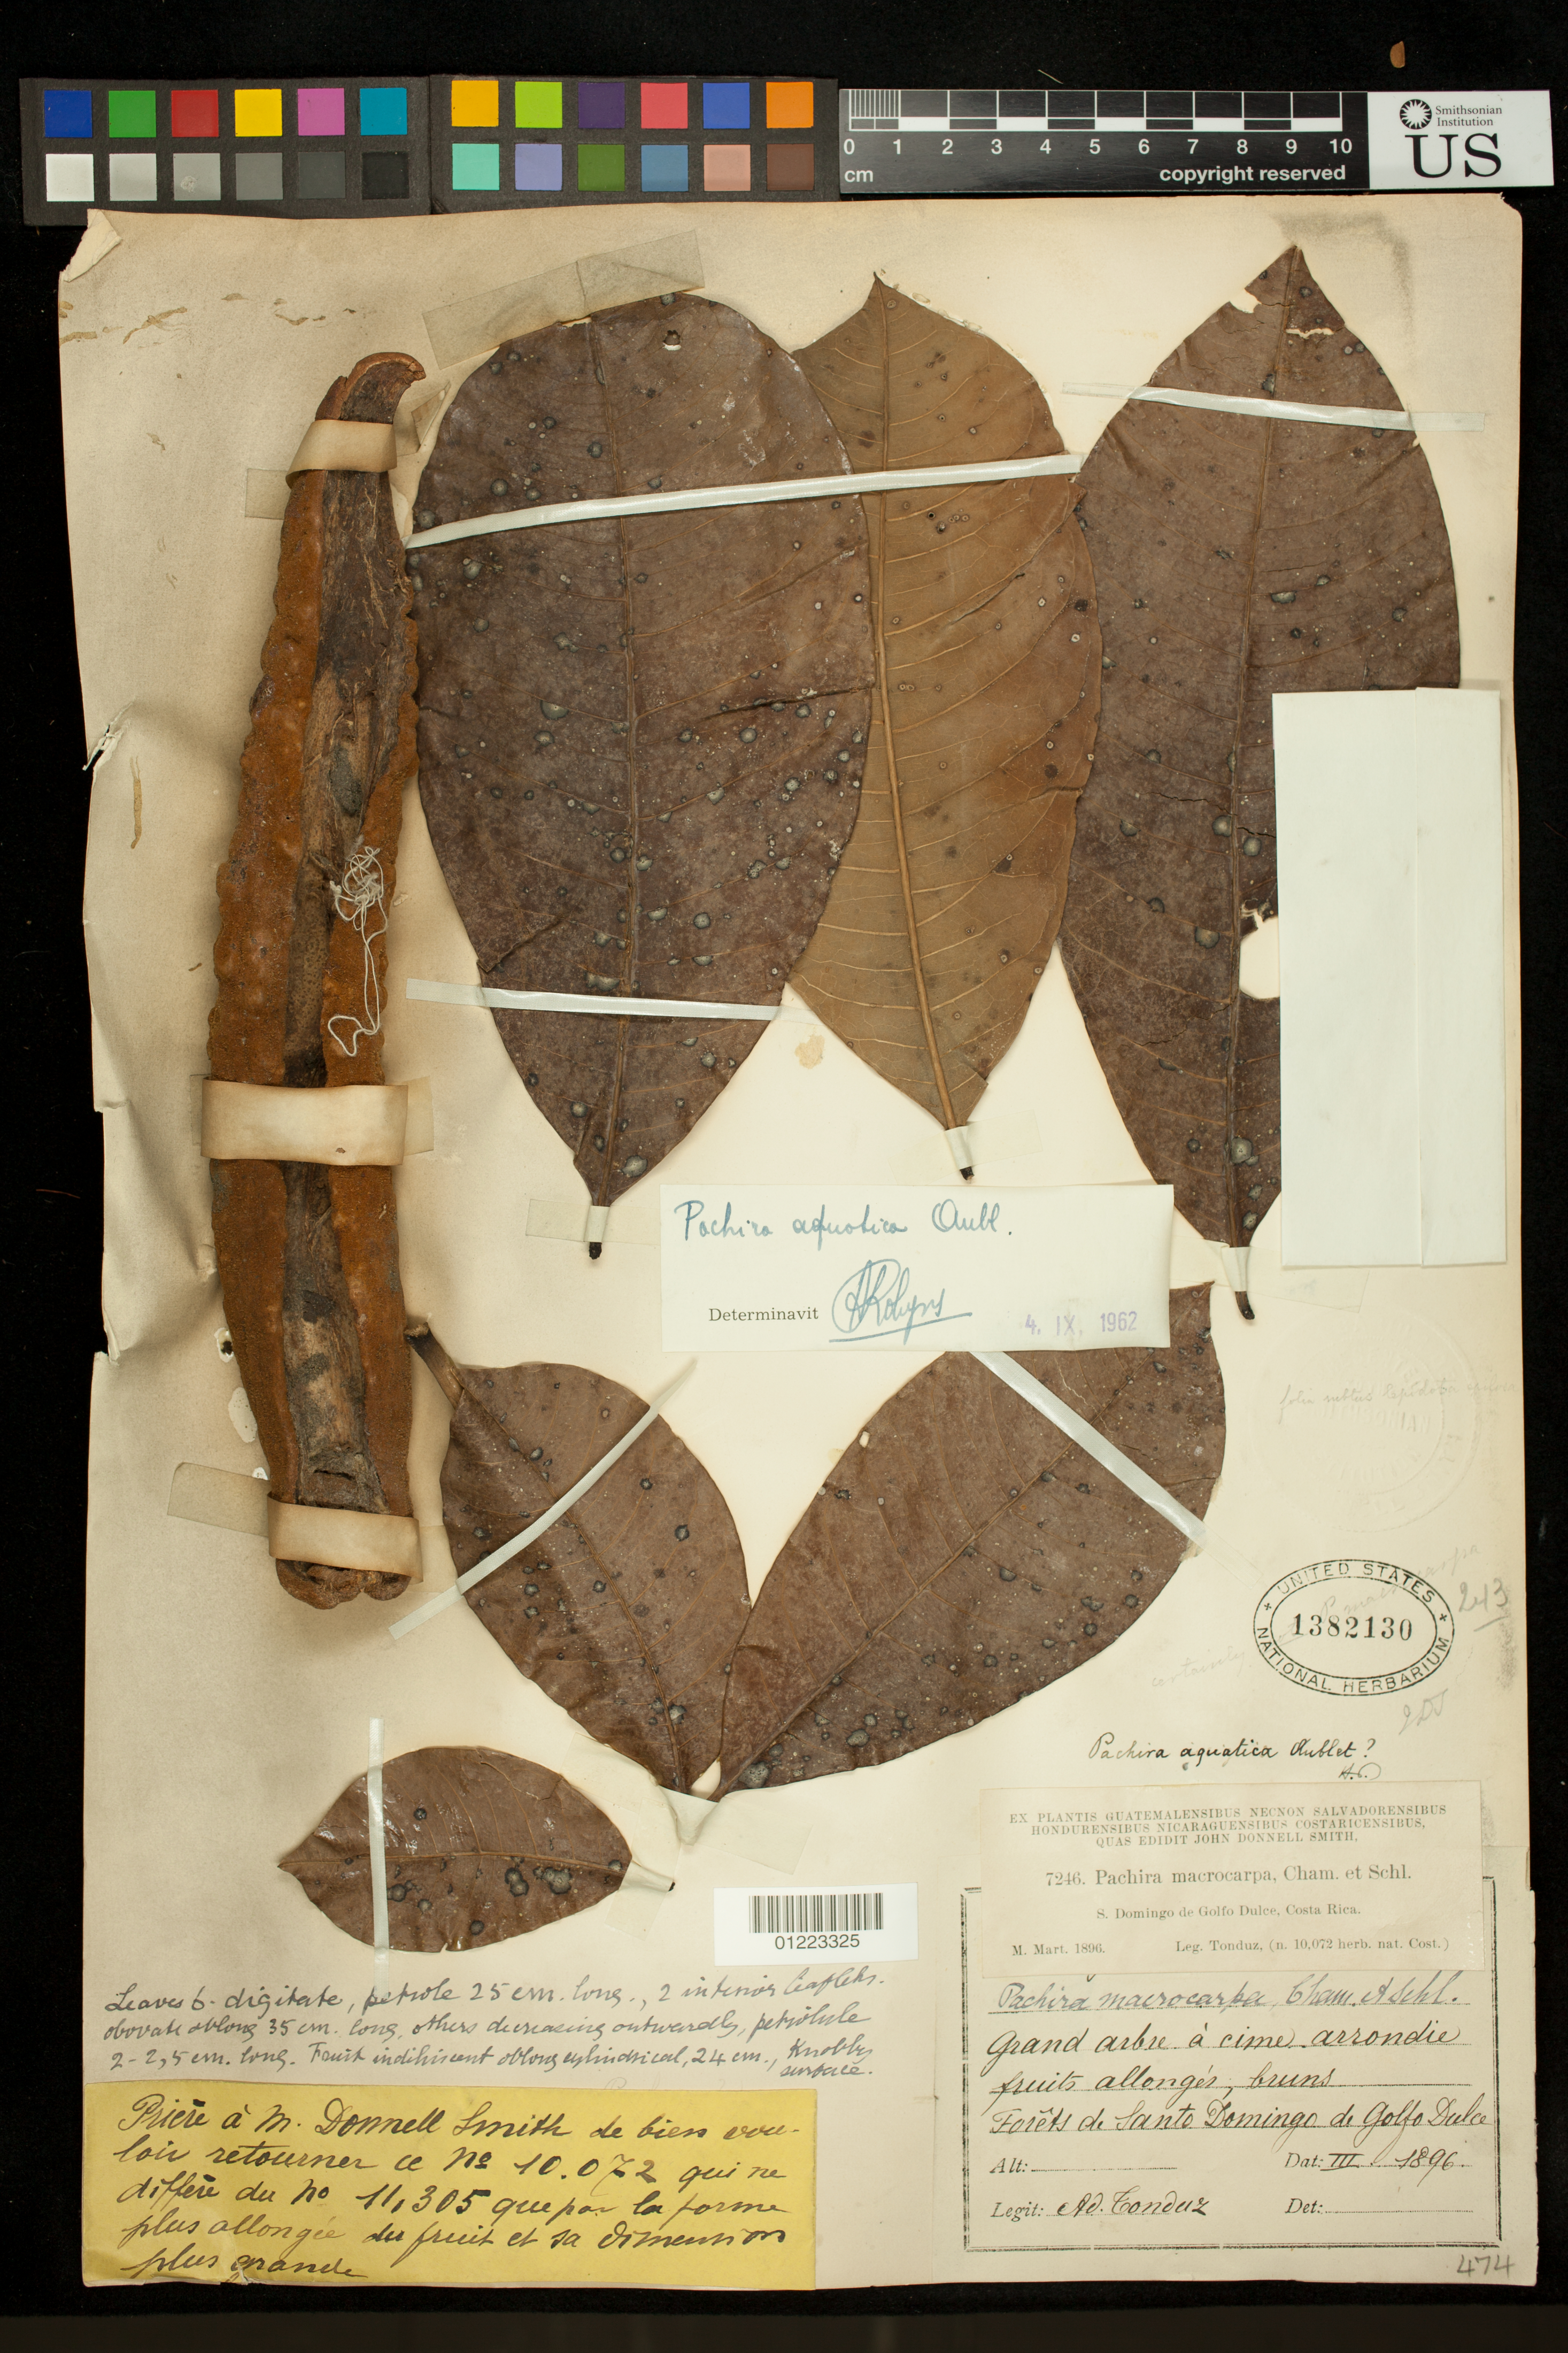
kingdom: Plantae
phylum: Tracheophyta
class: Magnoliopsida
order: Malvales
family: Malvaceae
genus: Pachira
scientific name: Pachira aquatica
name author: Aubl.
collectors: A. Tonduz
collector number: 10072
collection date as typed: III-1896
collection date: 1896-03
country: Costa Rica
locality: Forets de Santo Domingo de Golfo Dulce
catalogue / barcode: US 1382130